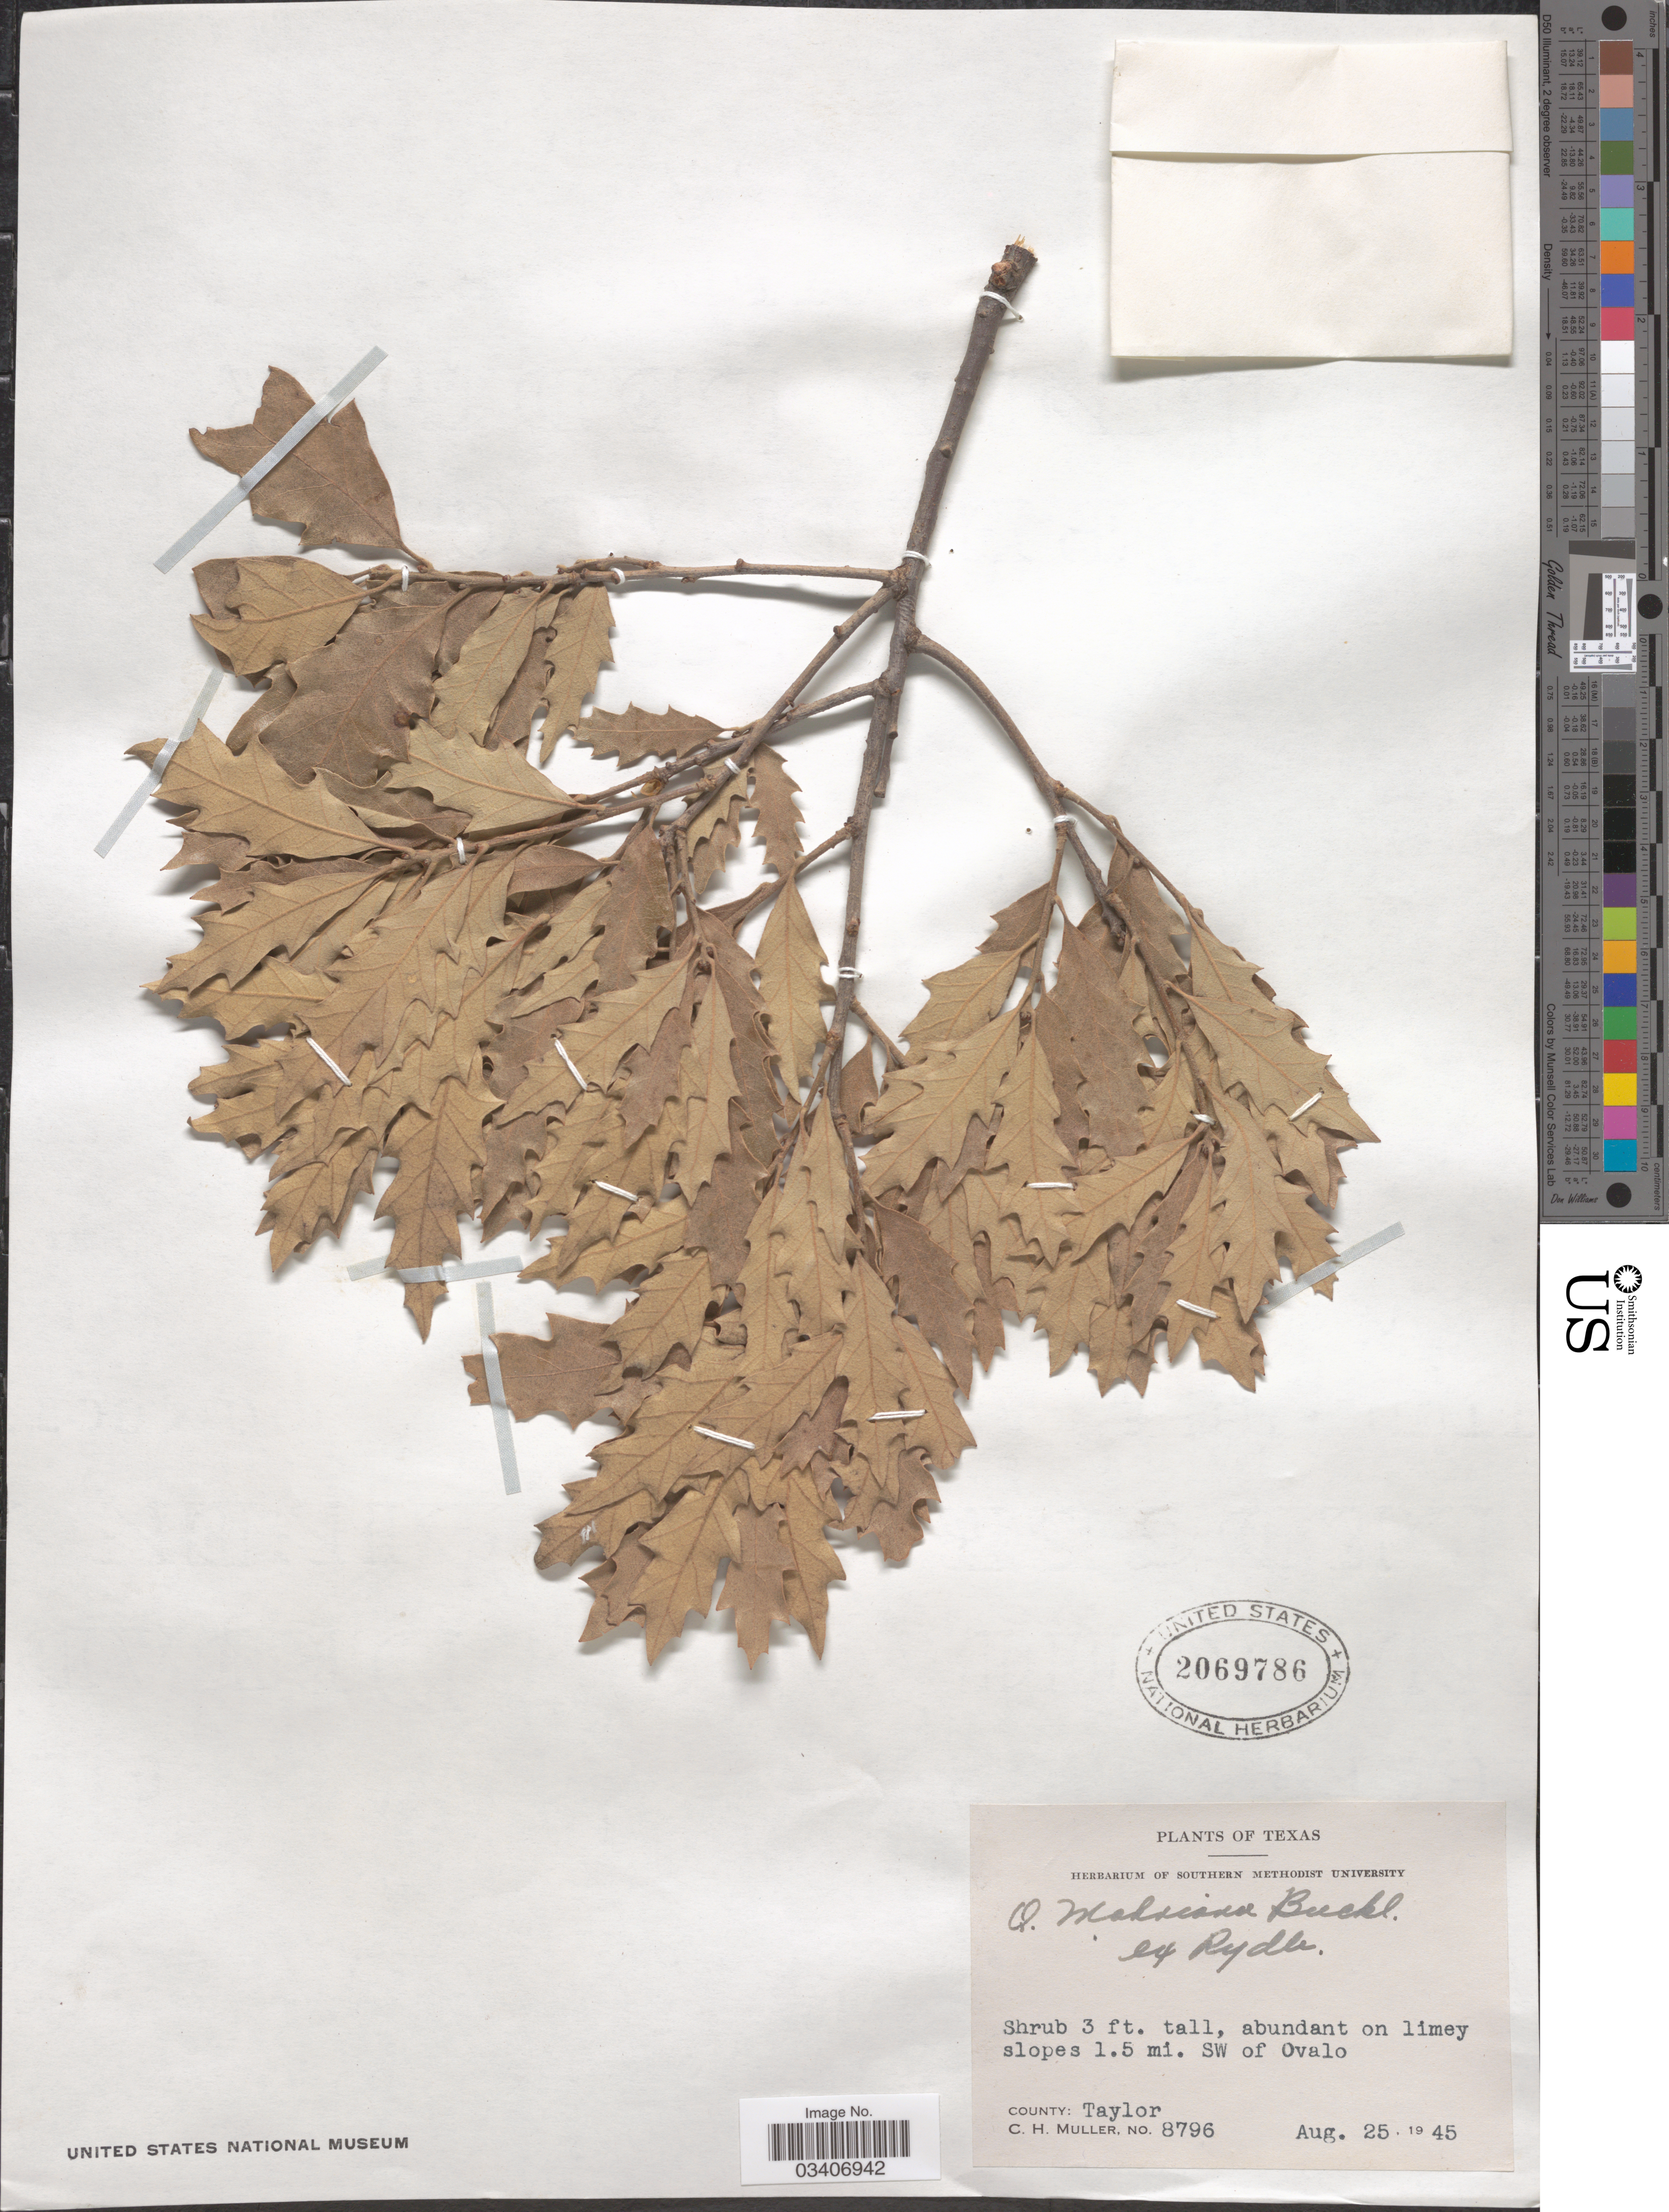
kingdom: Plantae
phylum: Tracheophyta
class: Magnoliopsida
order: Fagales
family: Fagaceae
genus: Quercus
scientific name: Quercus mohriana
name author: Buckley ex Rydb.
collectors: C. H. Mueller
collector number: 8796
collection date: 1945-08-25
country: United States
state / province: Texas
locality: Abundant on limey slopes 1.5 mi. SW of Ovalo. County: Taylor.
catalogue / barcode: US 2069786